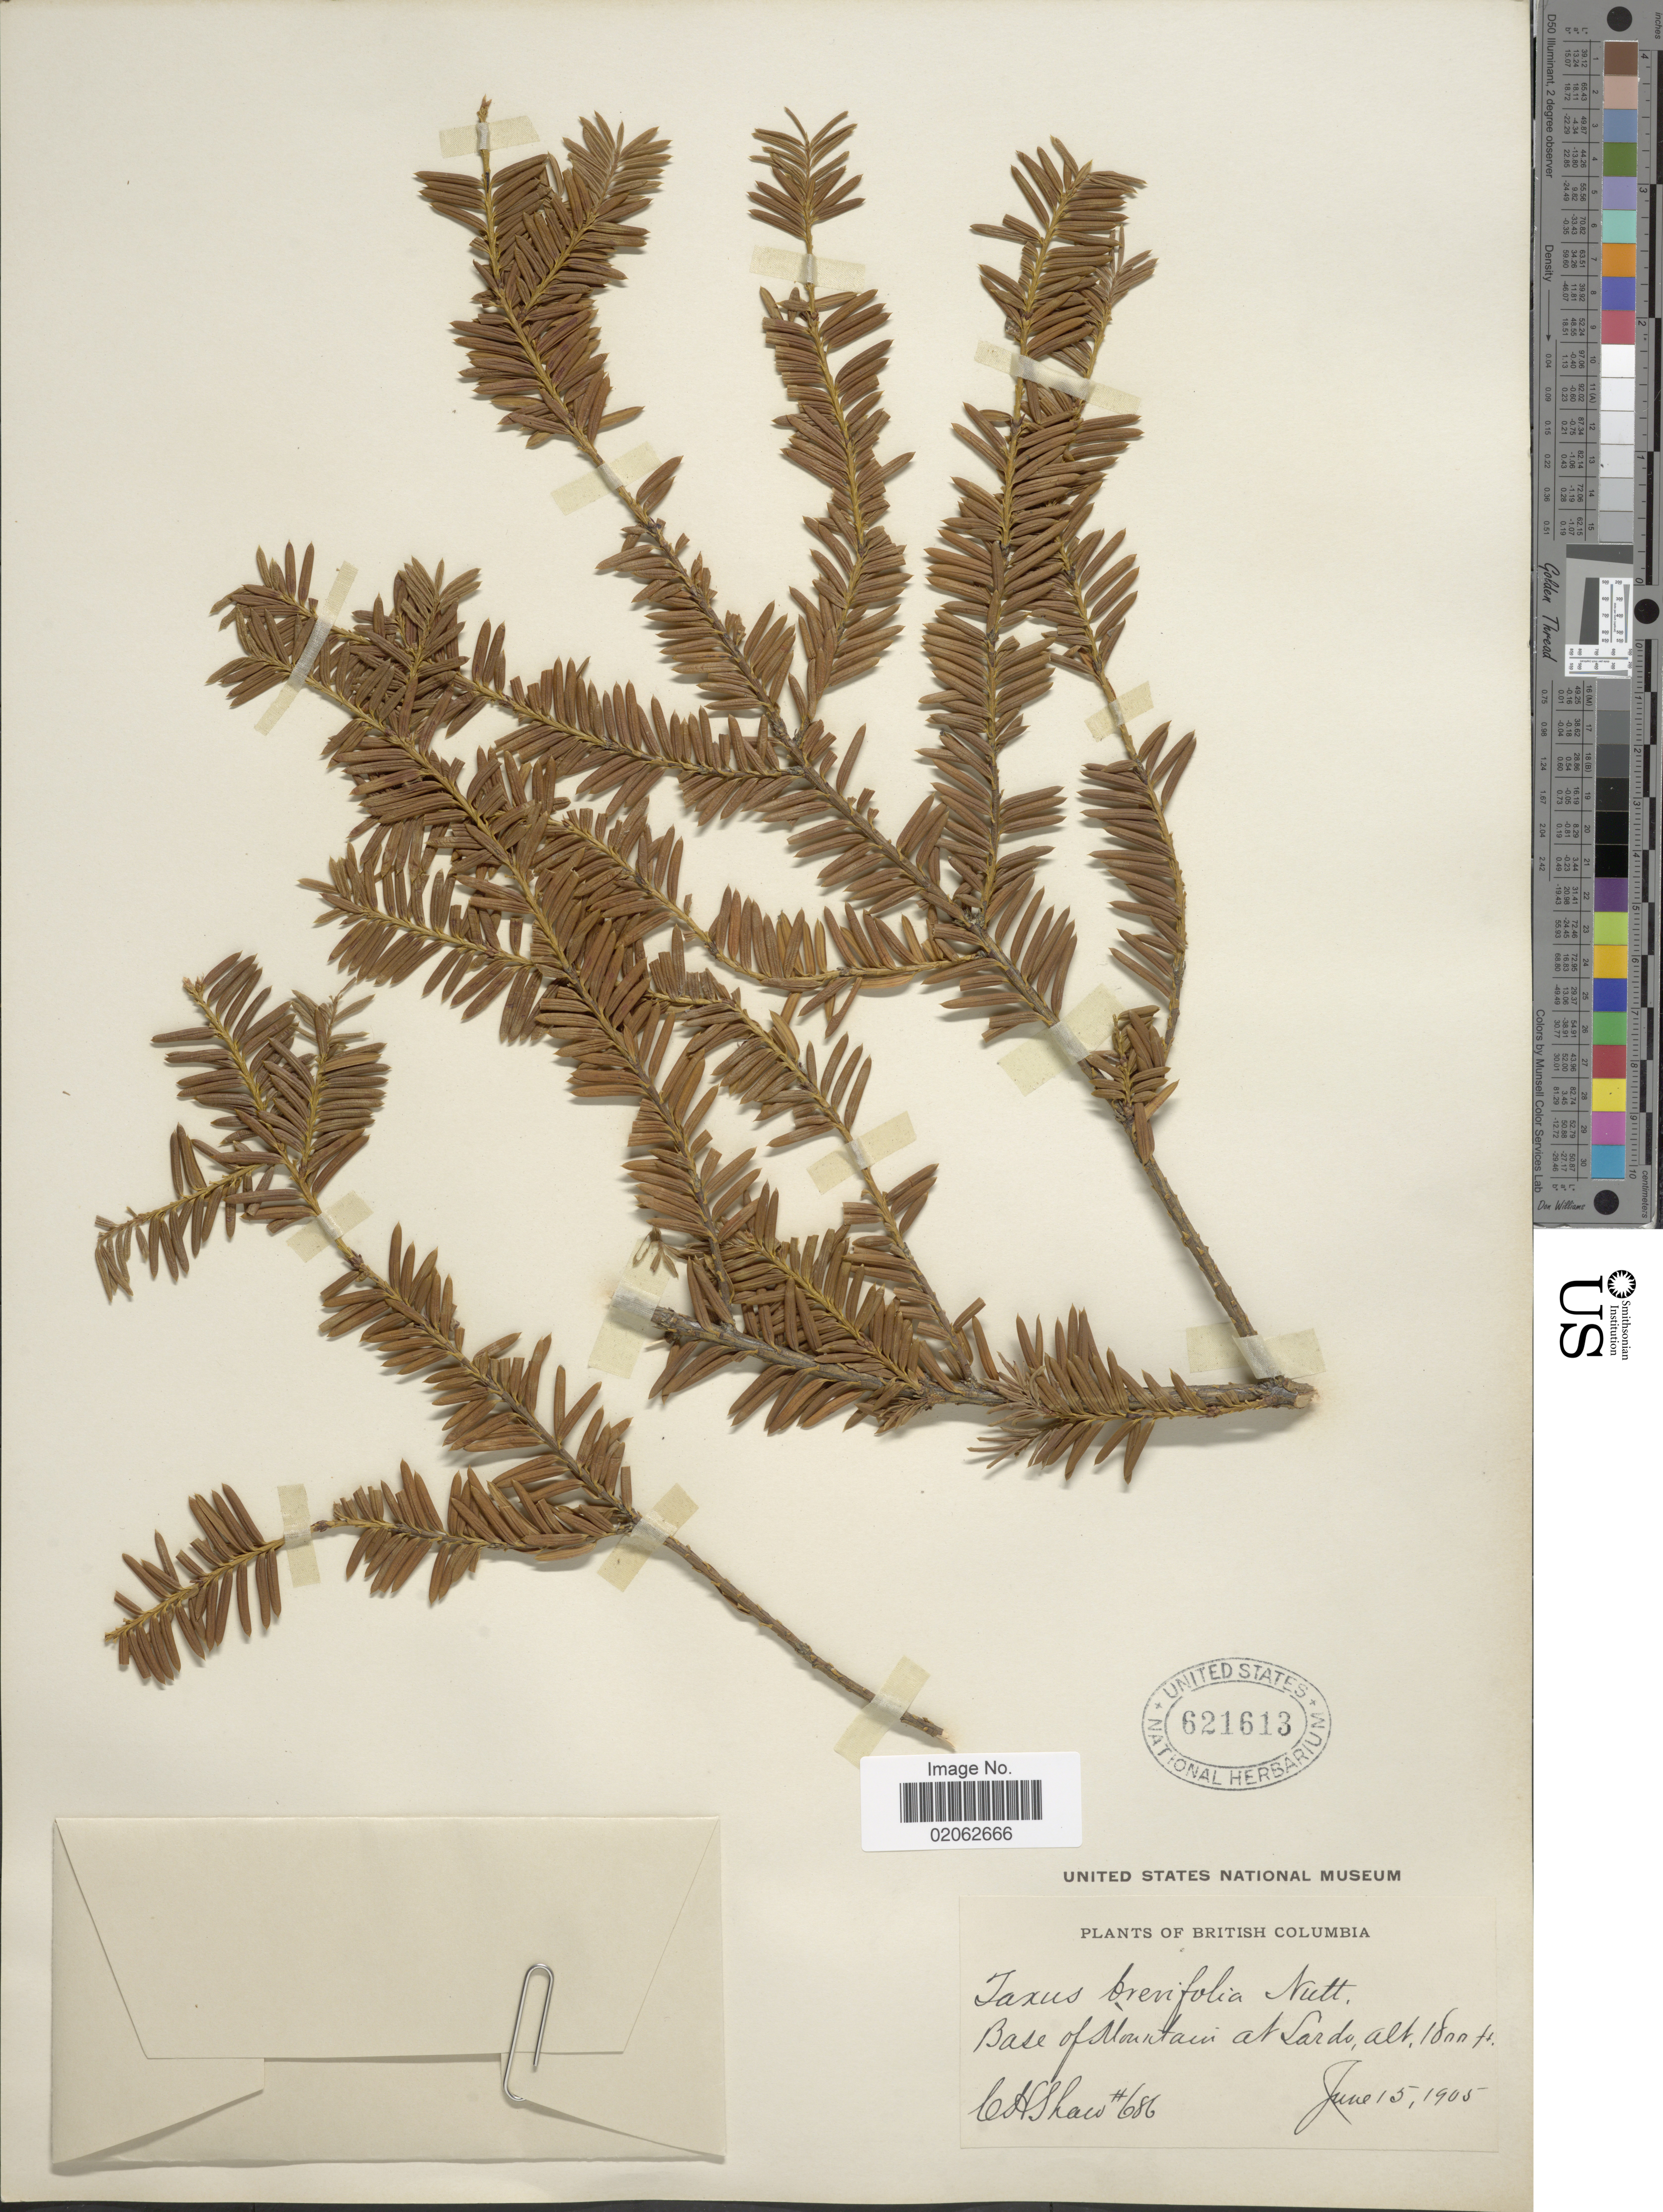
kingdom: Plantae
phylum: Tracheophyta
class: Pinopsida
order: Pinales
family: Taxaceae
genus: Taxus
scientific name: Taxus brevifolia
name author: Nutt.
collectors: C. H. Shaw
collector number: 686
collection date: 1905-06-15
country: Canada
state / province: British Columbia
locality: Base of Mountains at Lardo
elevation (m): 549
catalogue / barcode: US 621613